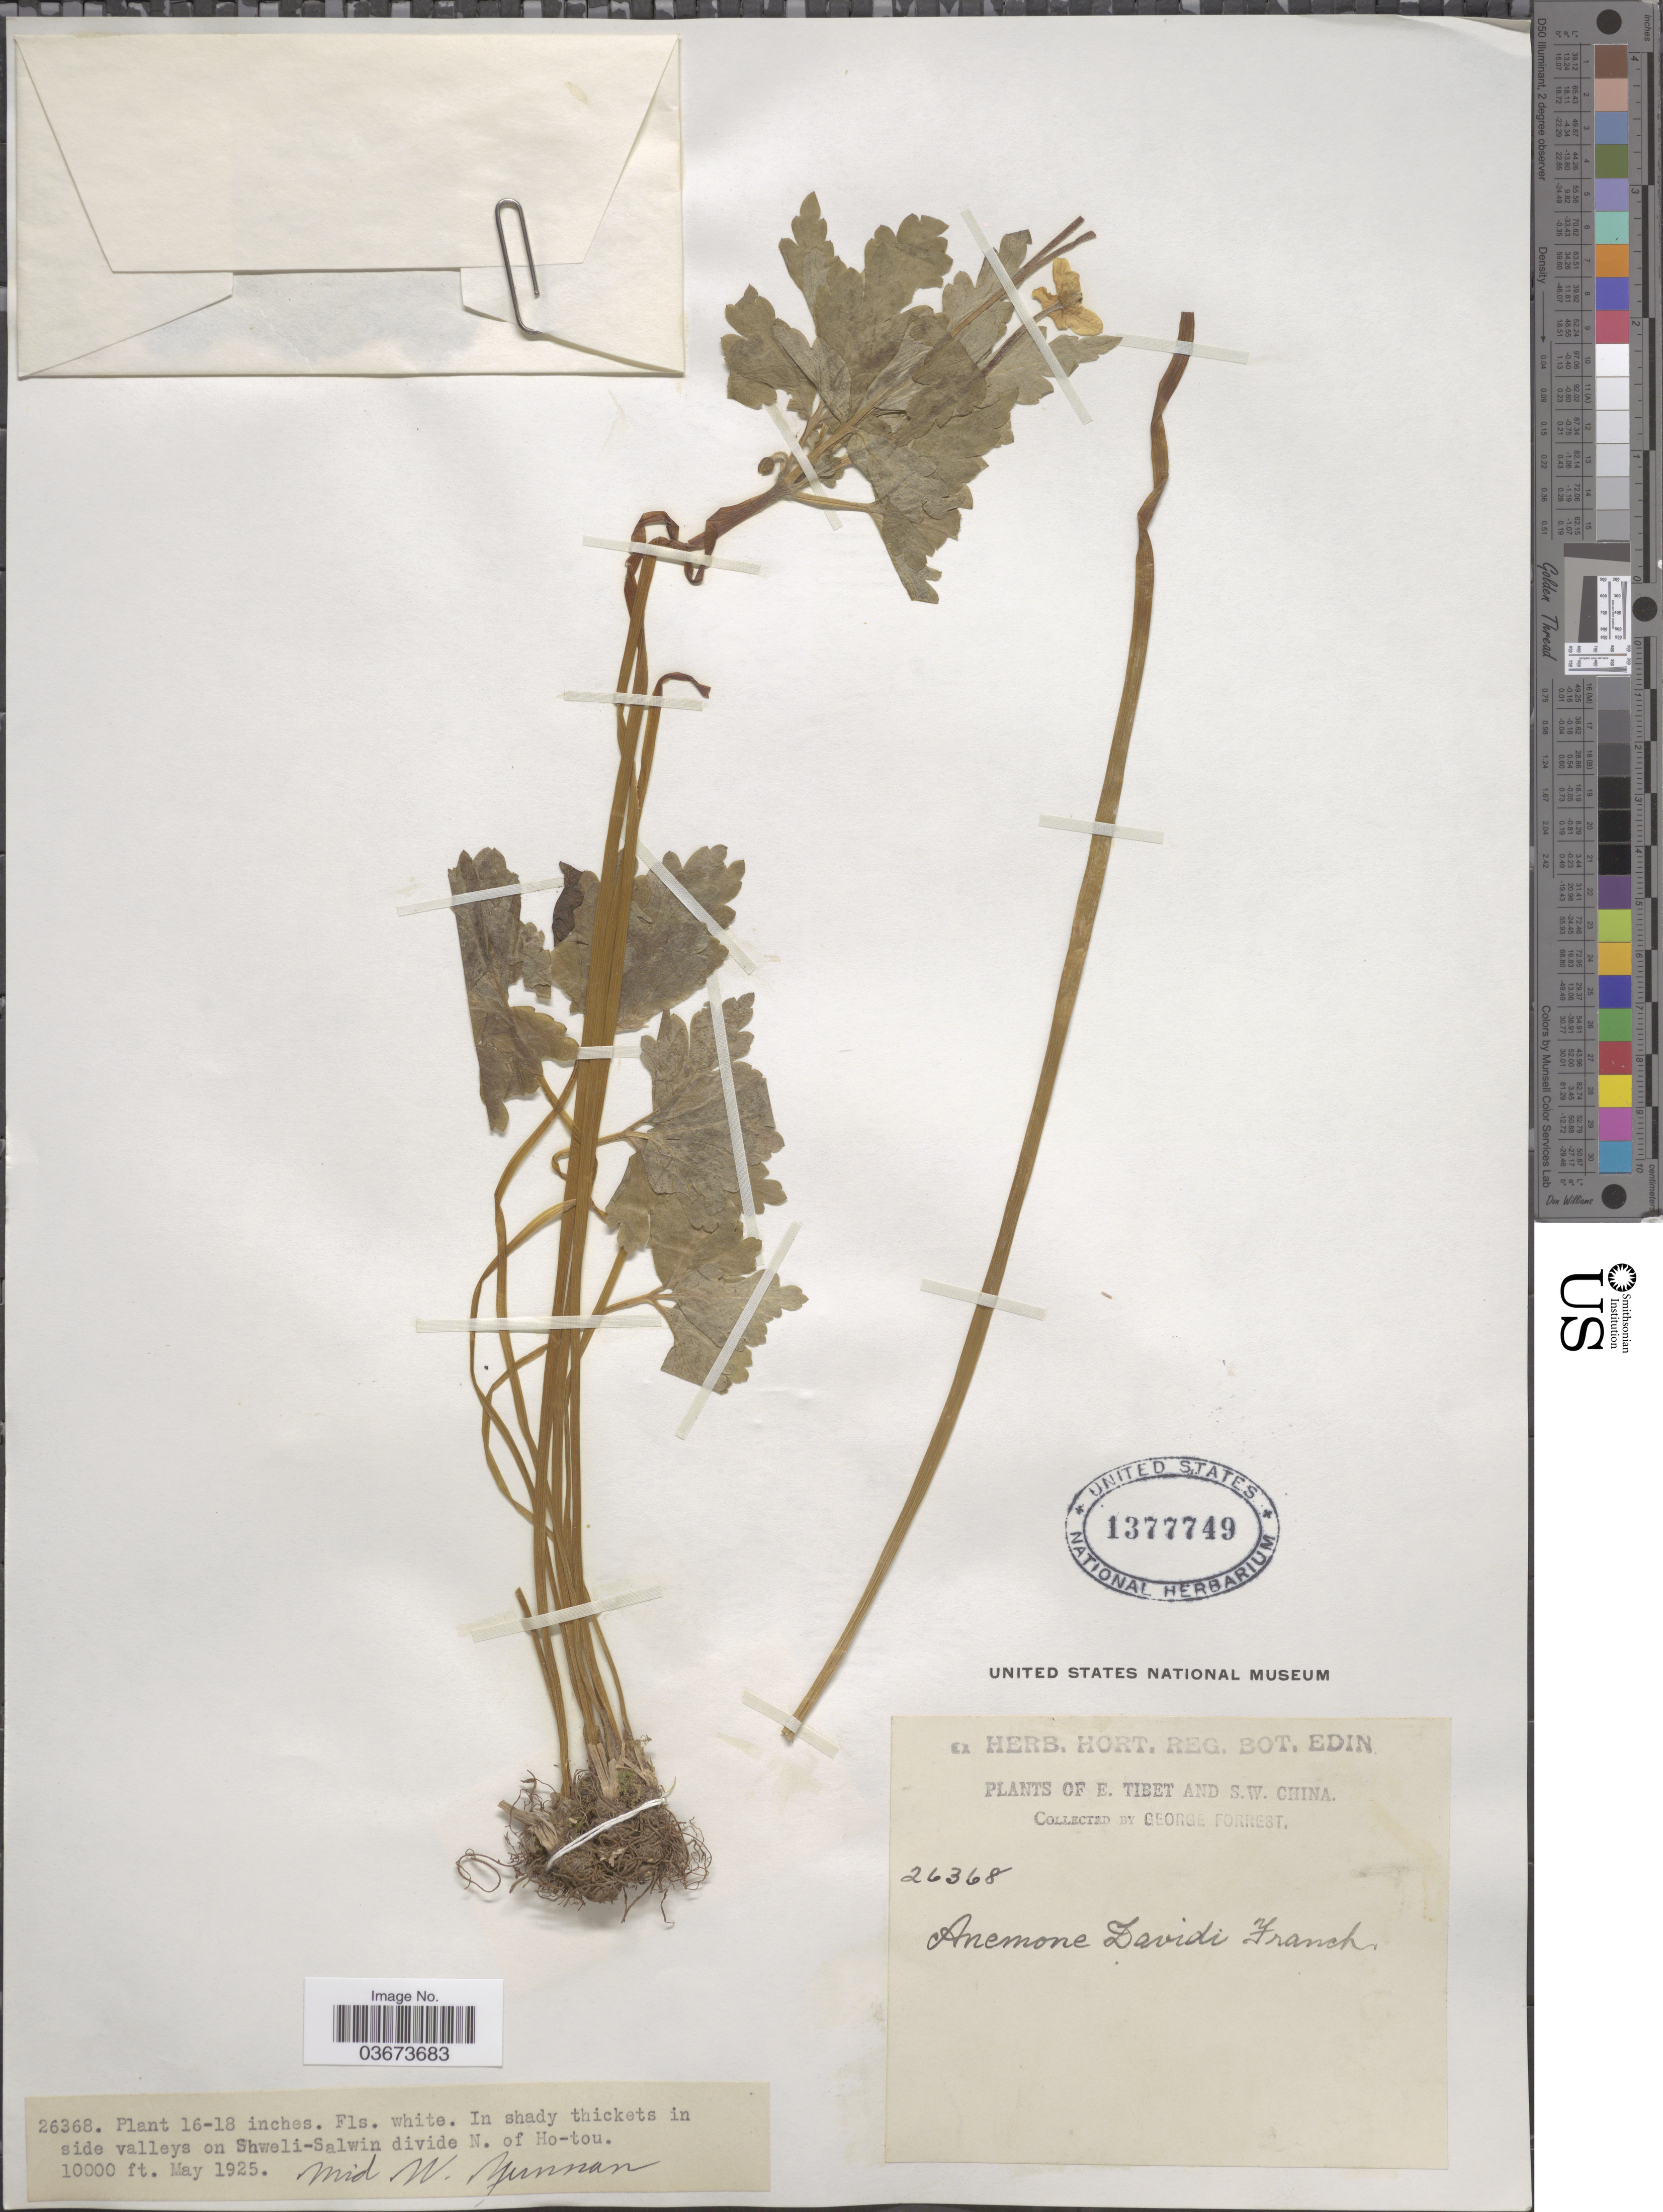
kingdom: Plantae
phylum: Tracheophyta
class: Magnoliopsida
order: Ranunculales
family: Ranunculaceae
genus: Anemone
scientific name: Anemone davidii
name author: Franch.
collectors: G. Forrest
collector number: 26368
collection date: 1925-05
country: China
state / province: Yunnan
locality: In side valleys on Shweli-Salwin divide N. of Ho-tou. Mid W. Yunnan.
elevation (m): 3048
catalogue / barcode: US 1377749